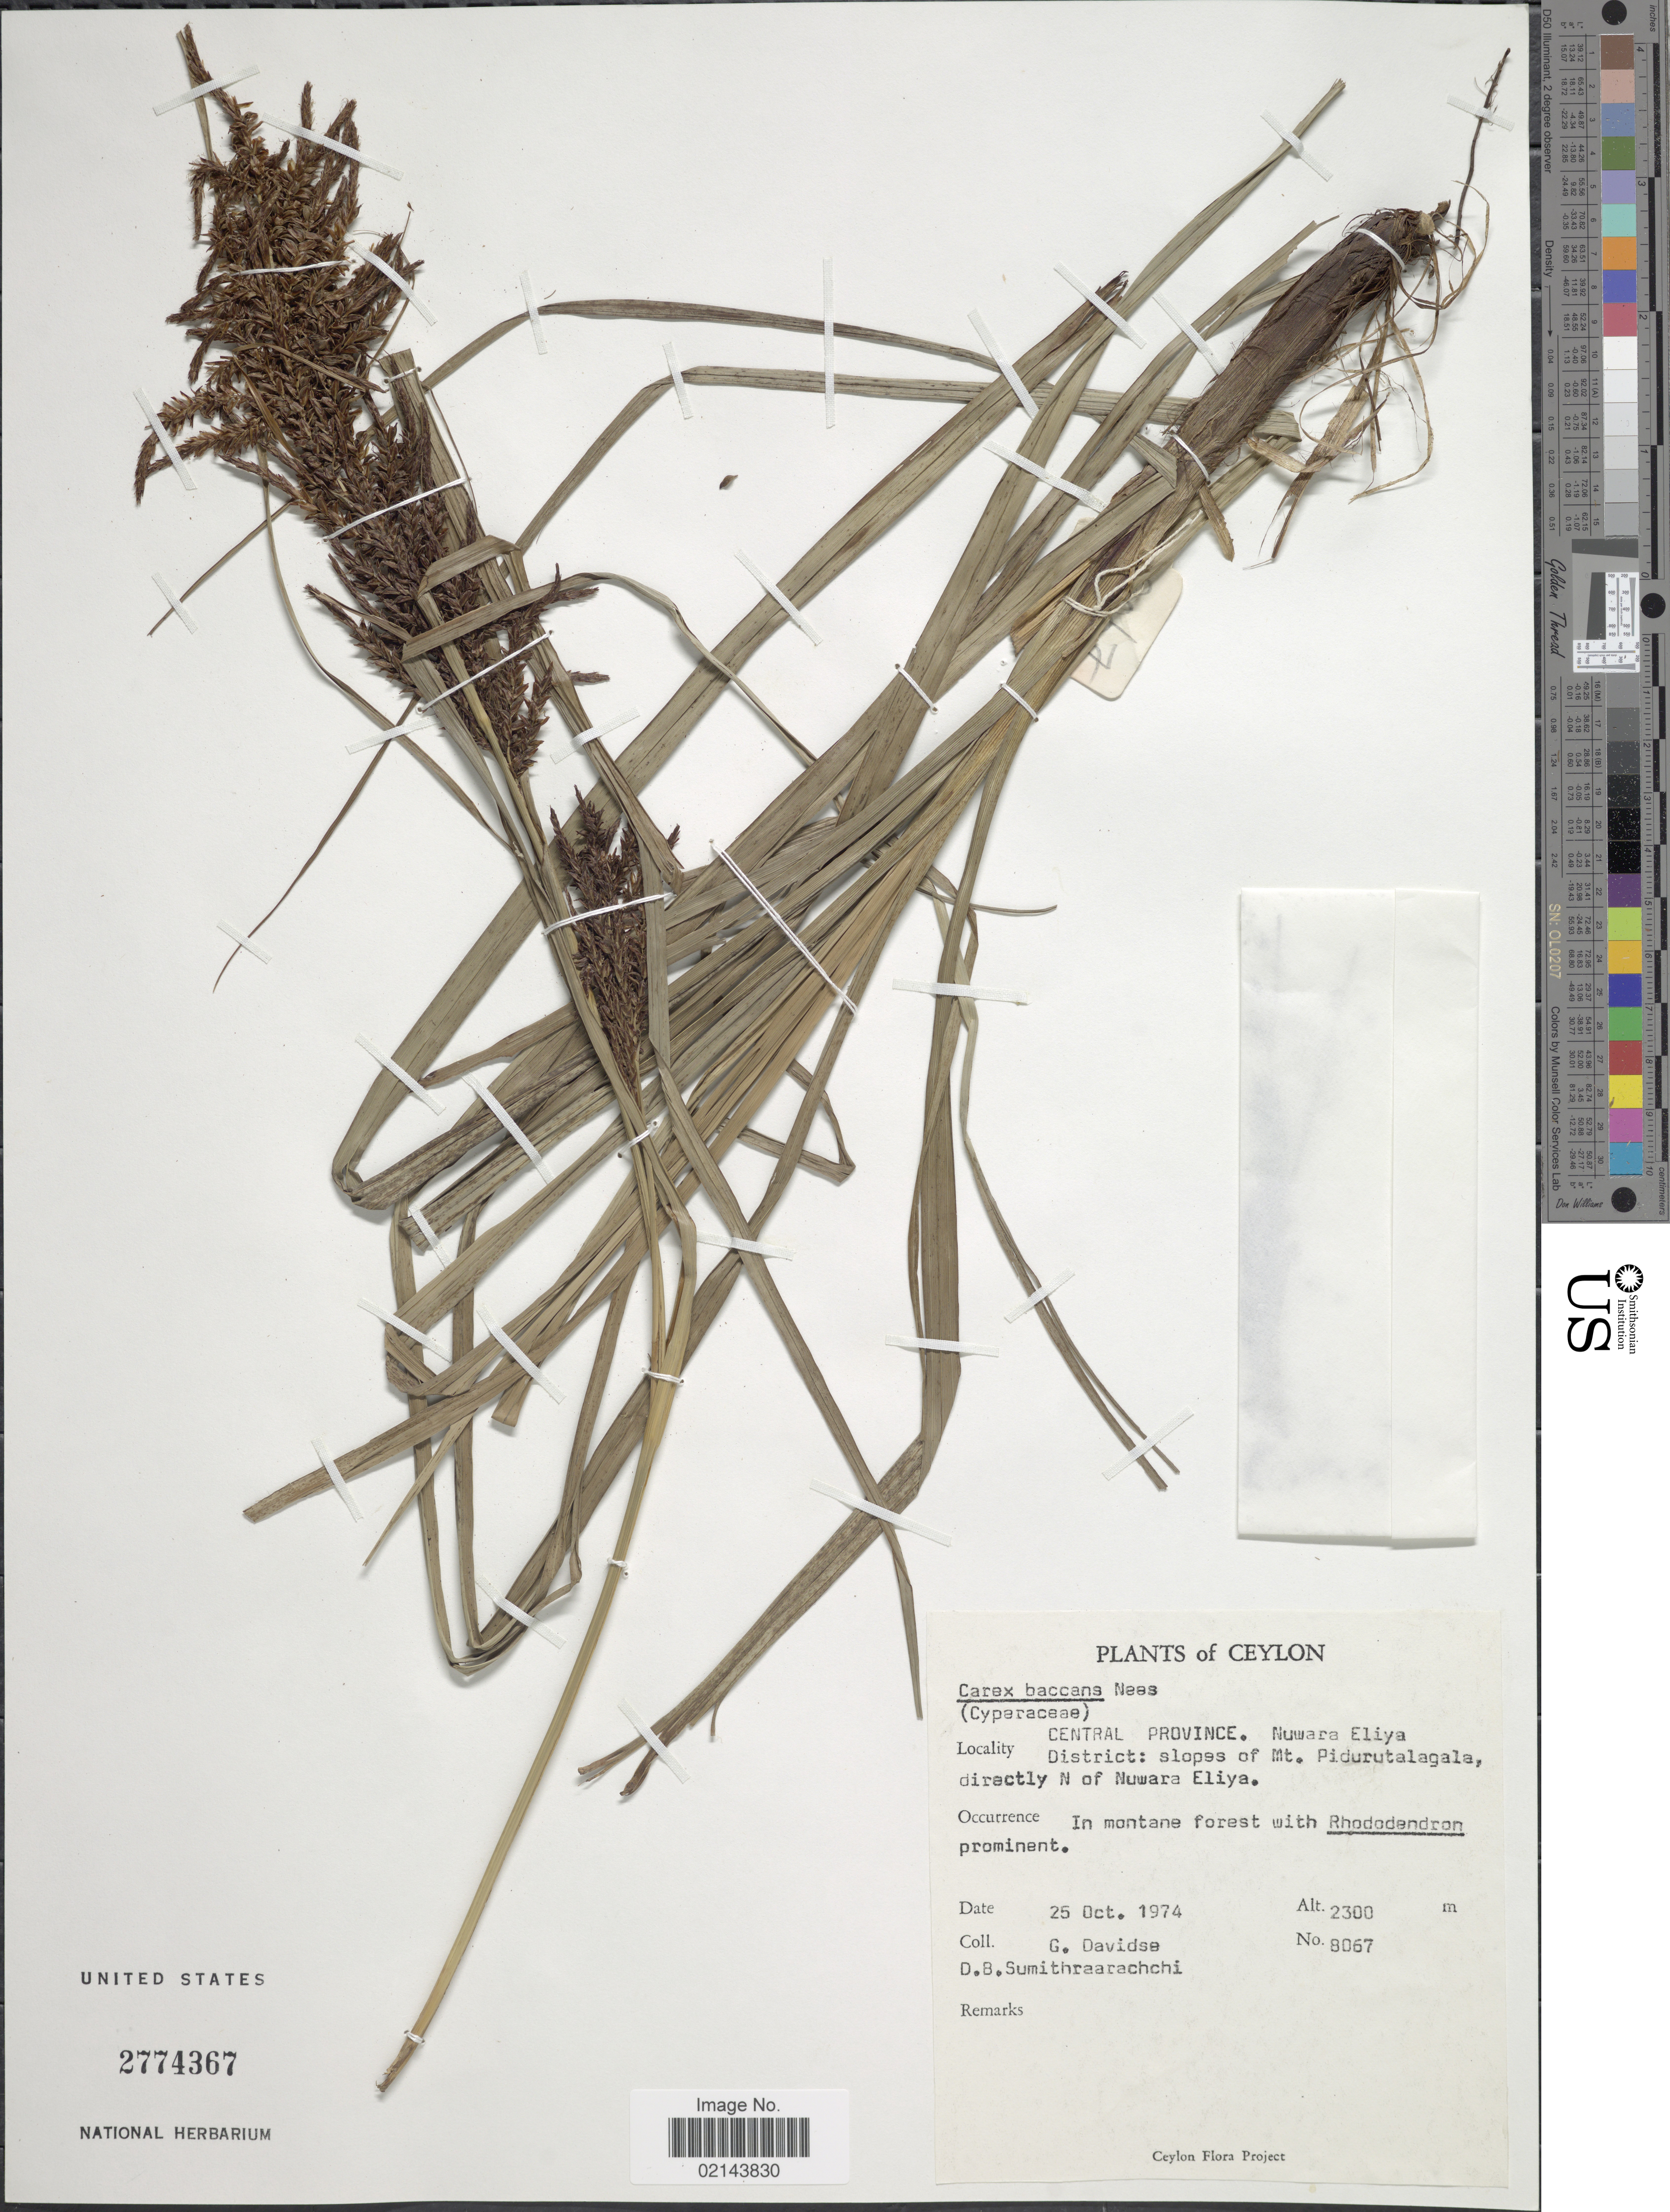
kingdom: Plantae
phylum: Tracheophyta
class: Liliopsida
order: Poales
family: Cyperaceae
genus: Carex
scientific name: Carex baccans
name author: Nees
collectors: G. Davidse & D. B. Sumithraarachchi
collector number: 8067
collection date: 1974-10-25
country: Sri Lanka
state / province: Central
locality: Ceylon. Nuwara Eliya District: slopes of Mt. Pidurutalagala, directly N of Nuwara Eliya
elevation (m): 2300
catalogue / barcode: US 2774367